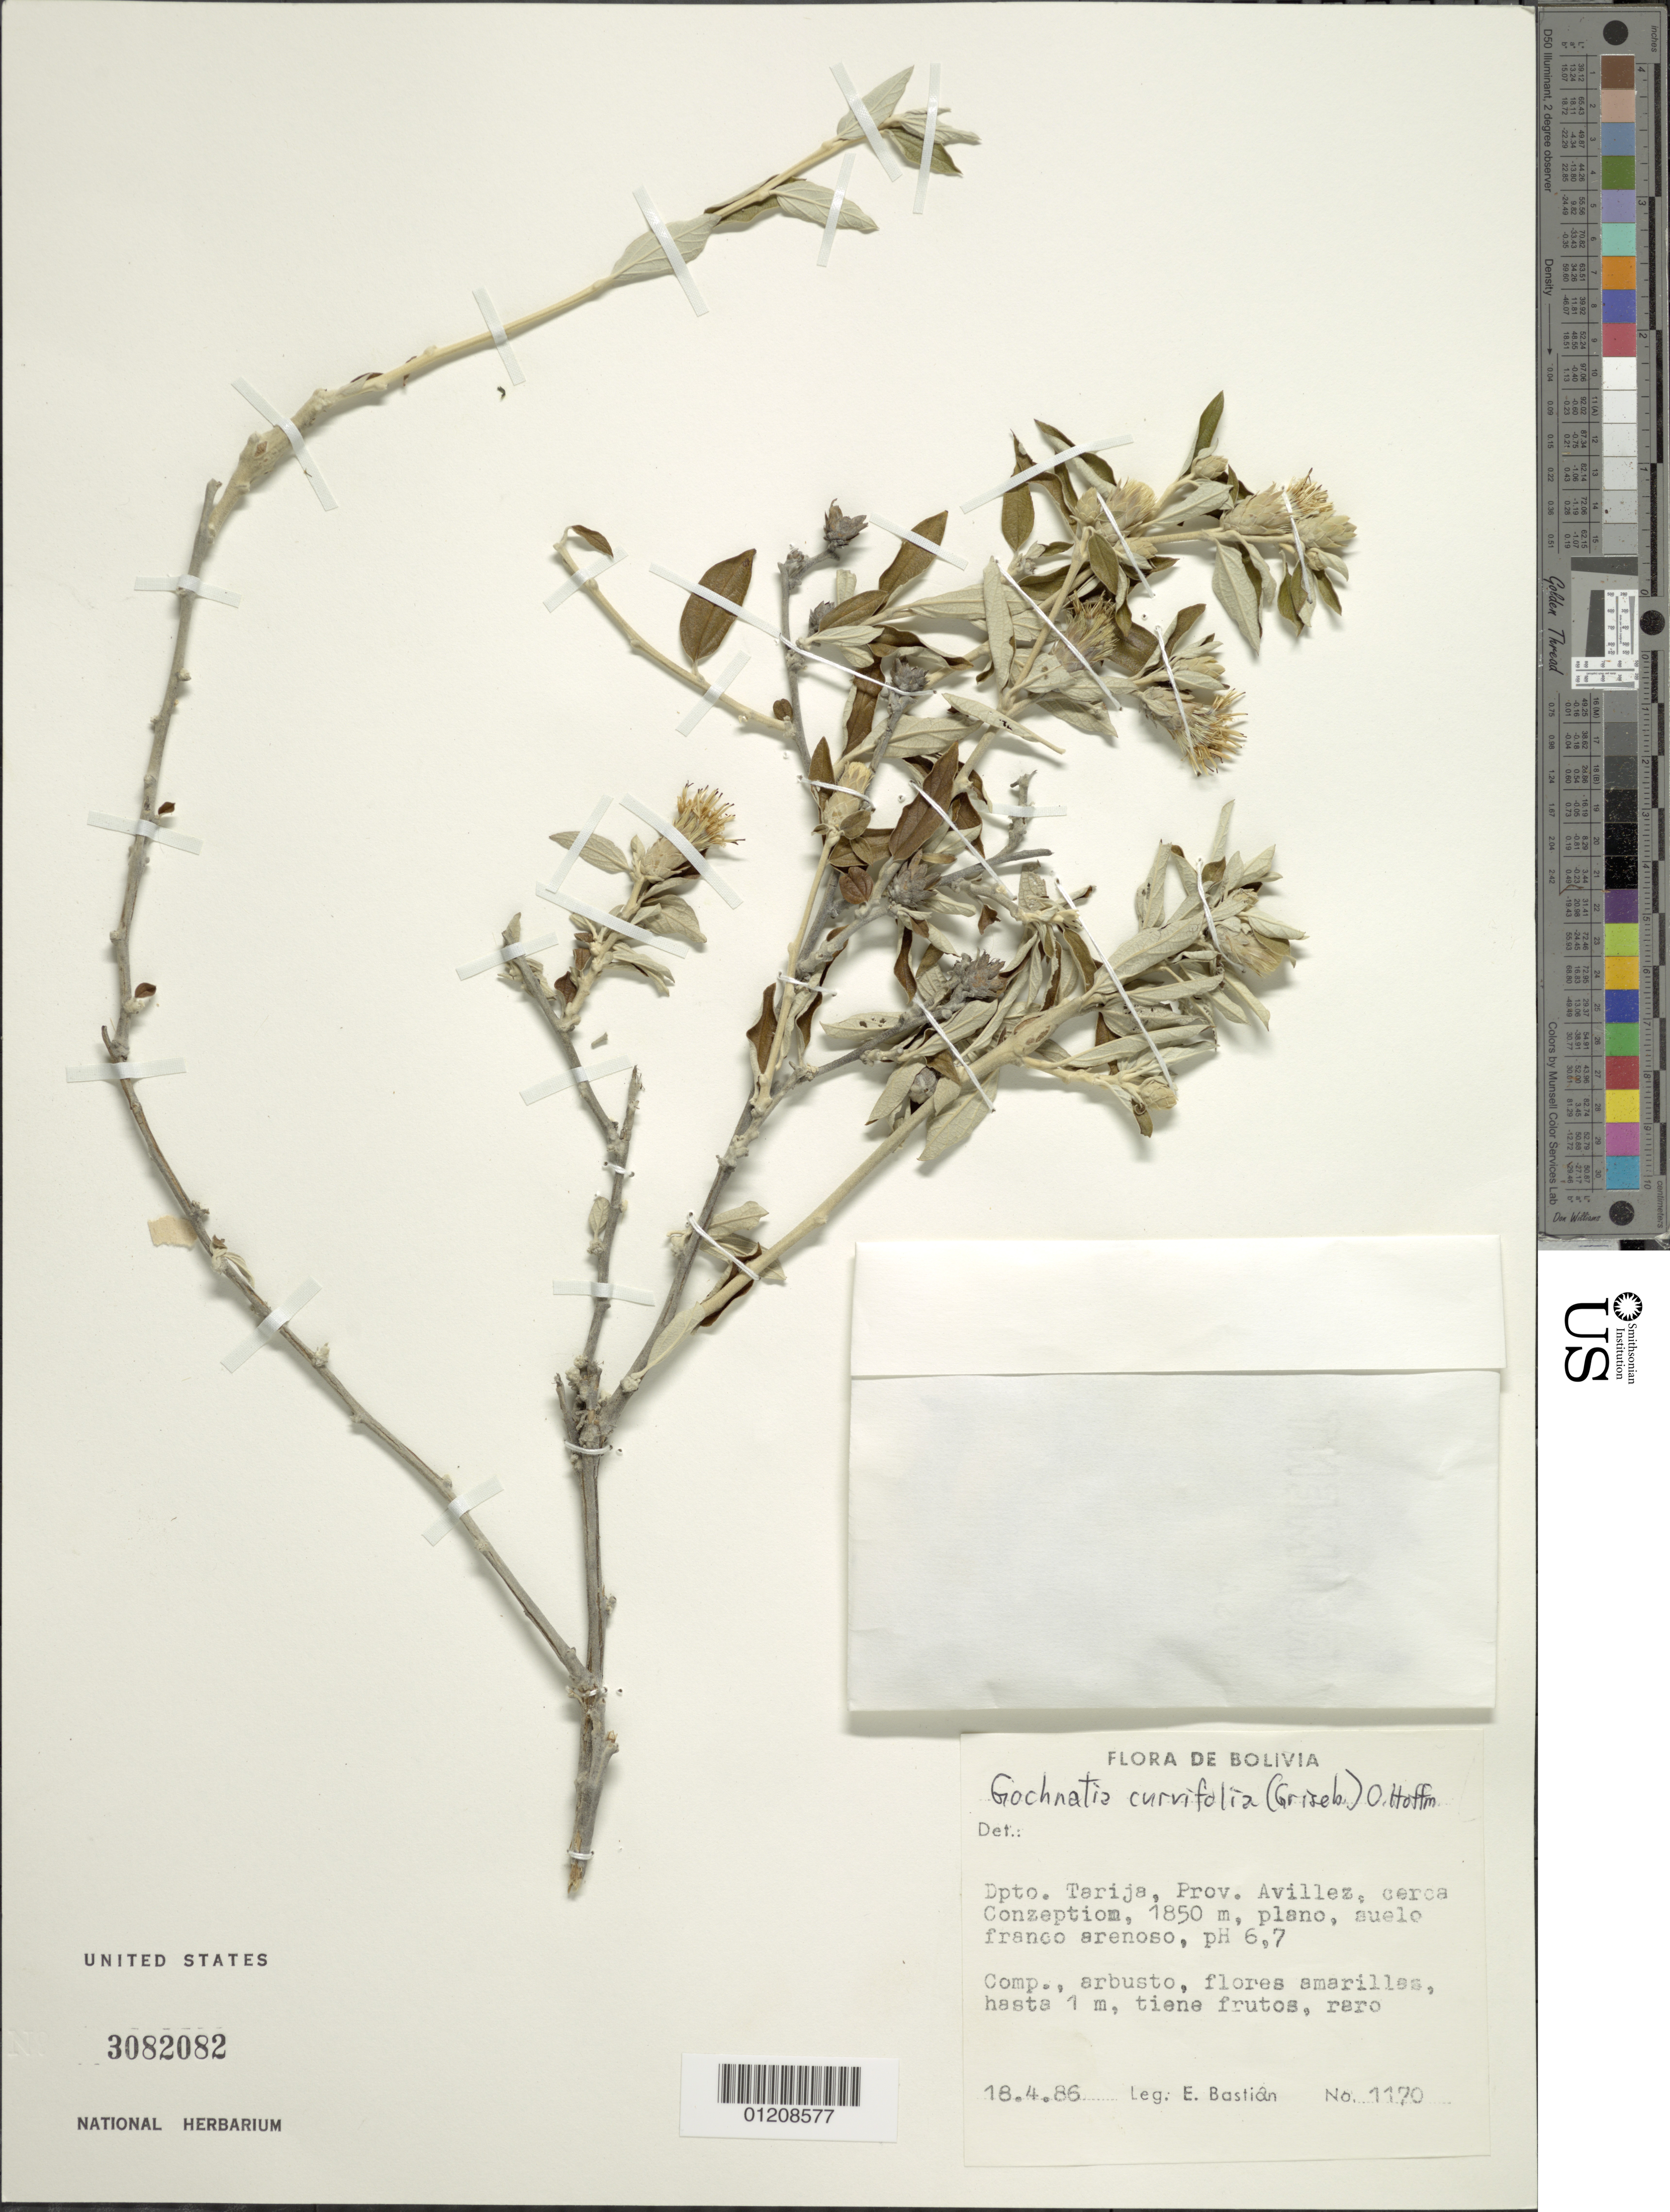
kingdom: Plantae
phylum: Tracheophyta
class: Magnoliopsida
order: Asterales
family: Asteraceae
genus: Gochnatia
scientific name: Gochnatia curviflora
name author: (Griseb.) O. Hoffm.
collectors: E. Bastian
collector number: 1170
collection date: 1986-04-18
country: Bolivia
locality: Dpto. Tarija, Prov. Avillez, cerca Conzeption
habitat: plano, suelo franco arenoso, pH 6,7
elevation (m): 1850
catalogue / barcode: US 3082082